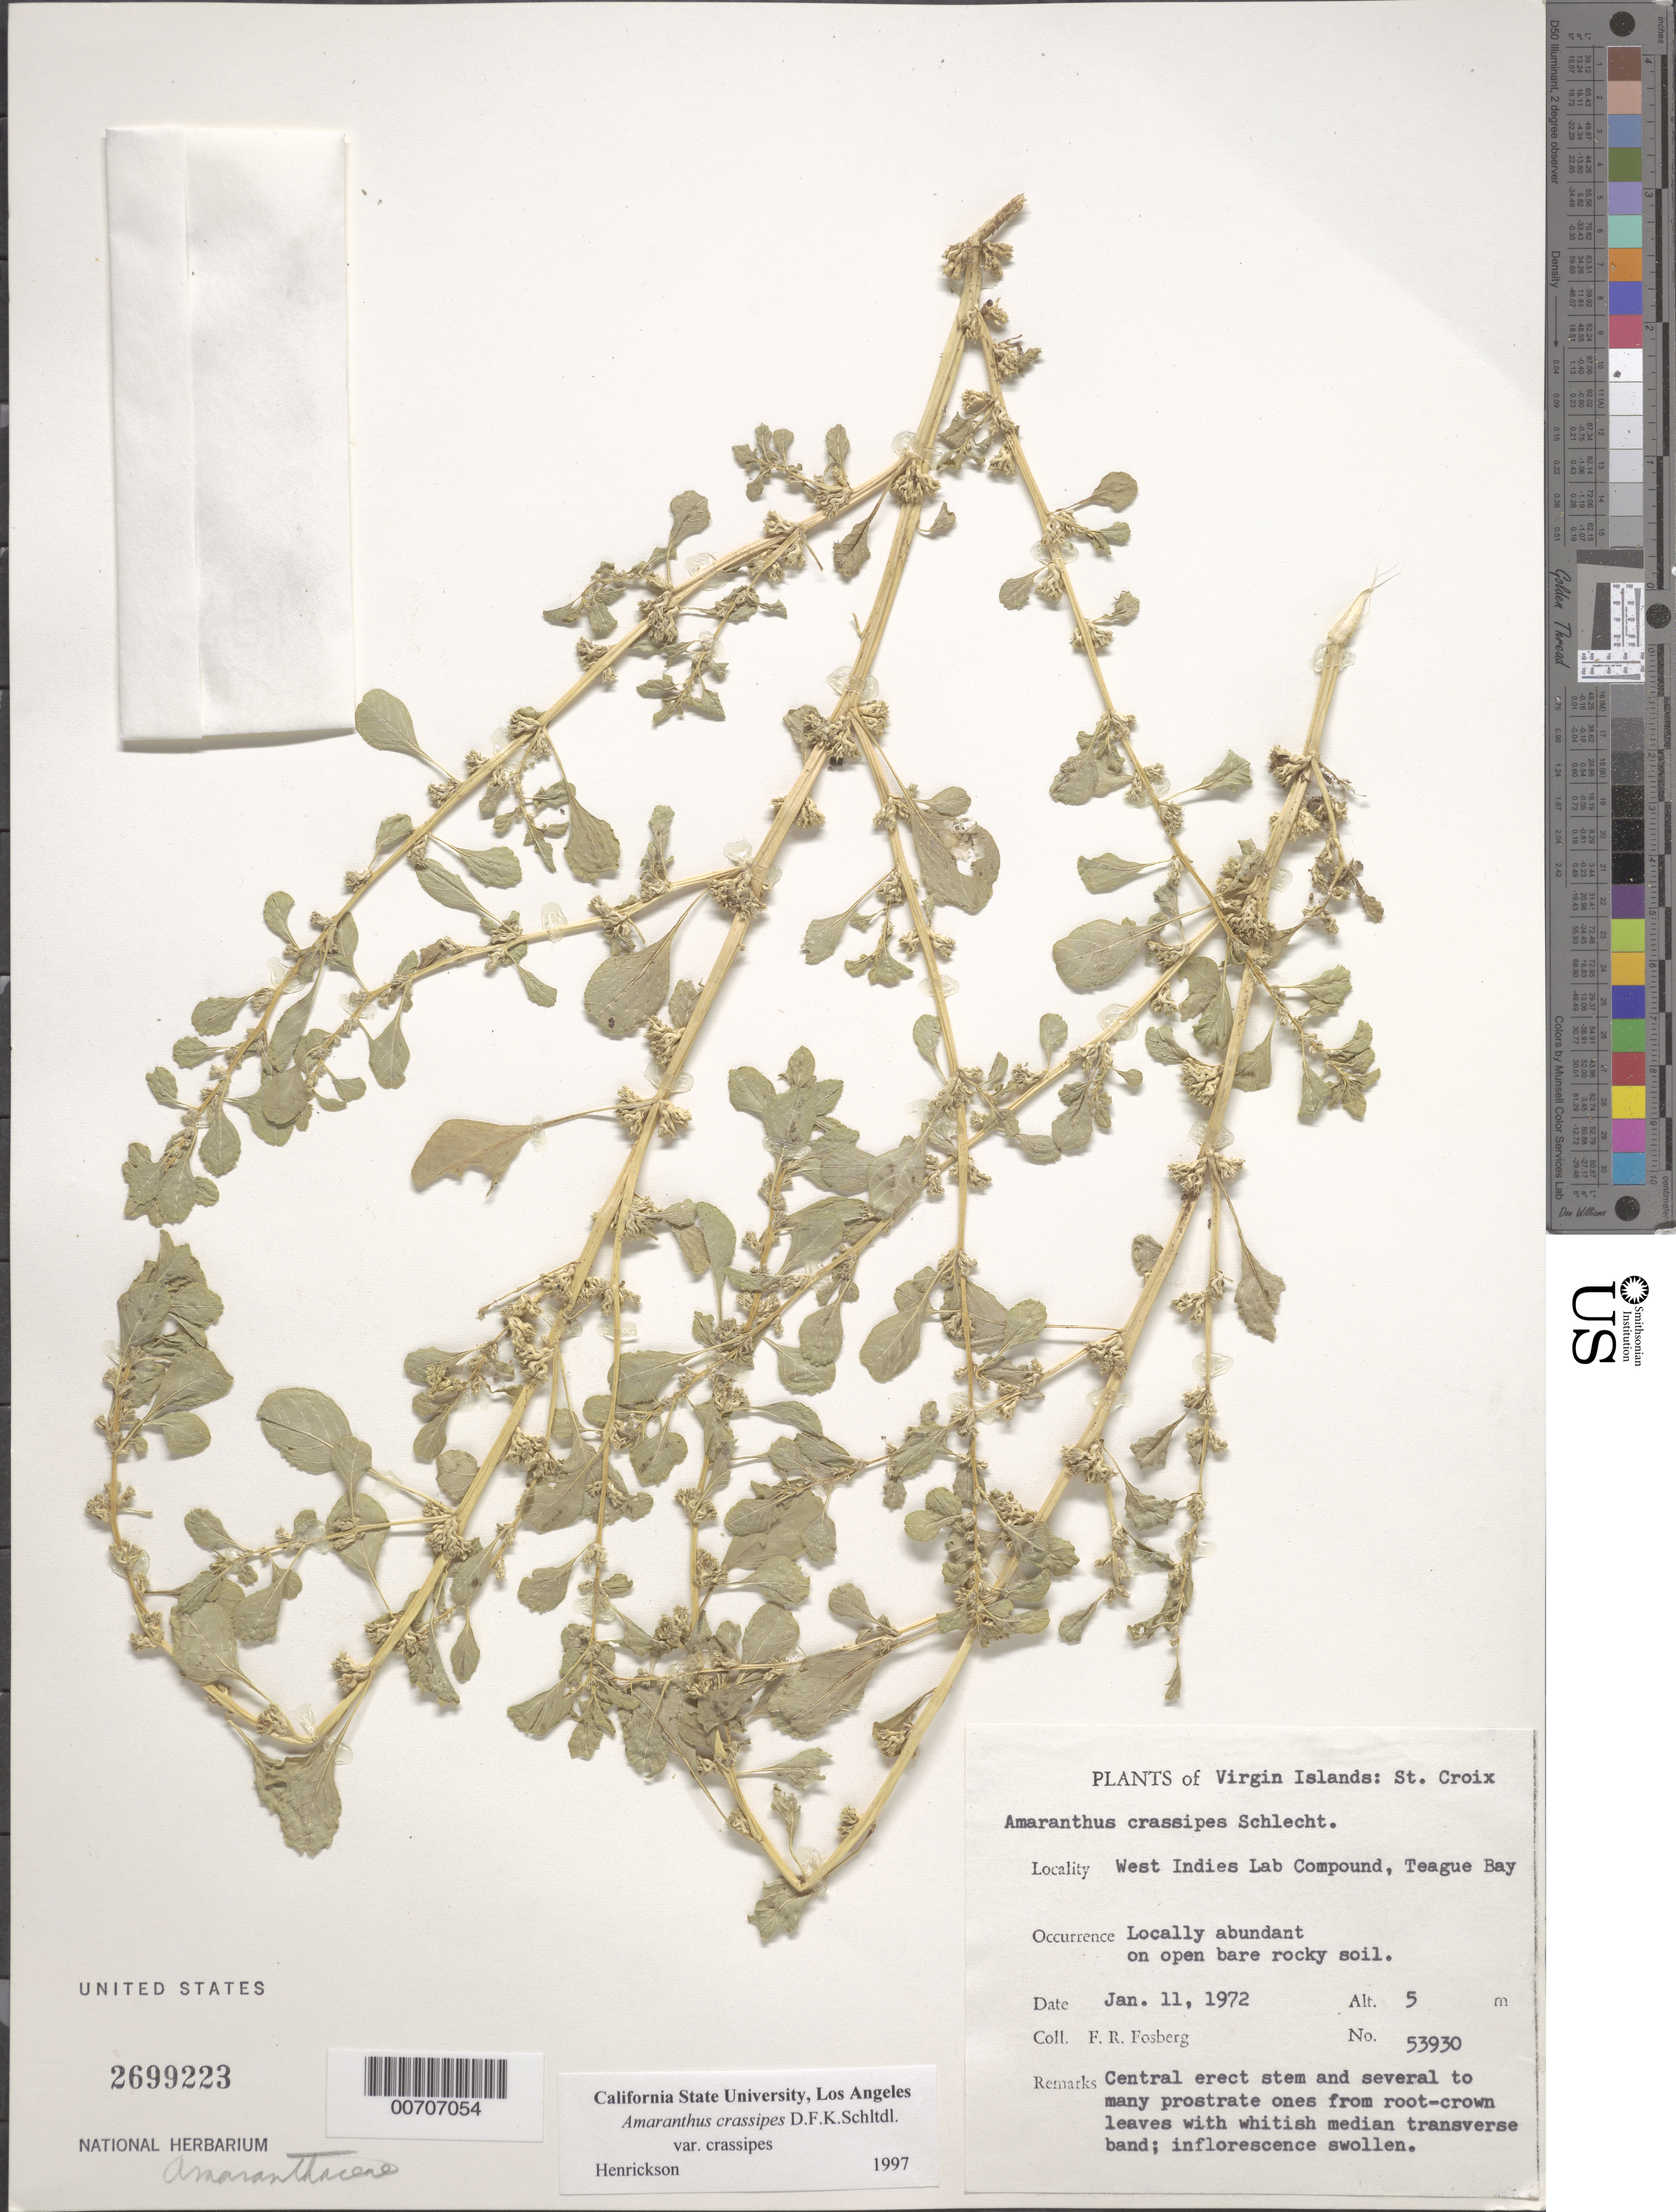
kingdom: Plantae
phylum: Tracheophyta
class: Magnoliopsida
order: Caryophyllales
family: Amaranthaceae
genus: Amaranthus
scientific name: Amaranthus crassipes var. crassipes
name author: Schltdl.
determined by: Henrickson, James S.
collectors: F. R. Fosberg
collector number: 53930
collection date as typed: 11 Jan 1972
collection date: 1972-01-11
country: U.S. Virgin Islands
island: St. Croix Island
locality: West Indies Lab Compound, Teague Bay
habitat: On open bare rocky sand.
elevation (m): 5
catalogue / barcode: US 2699223